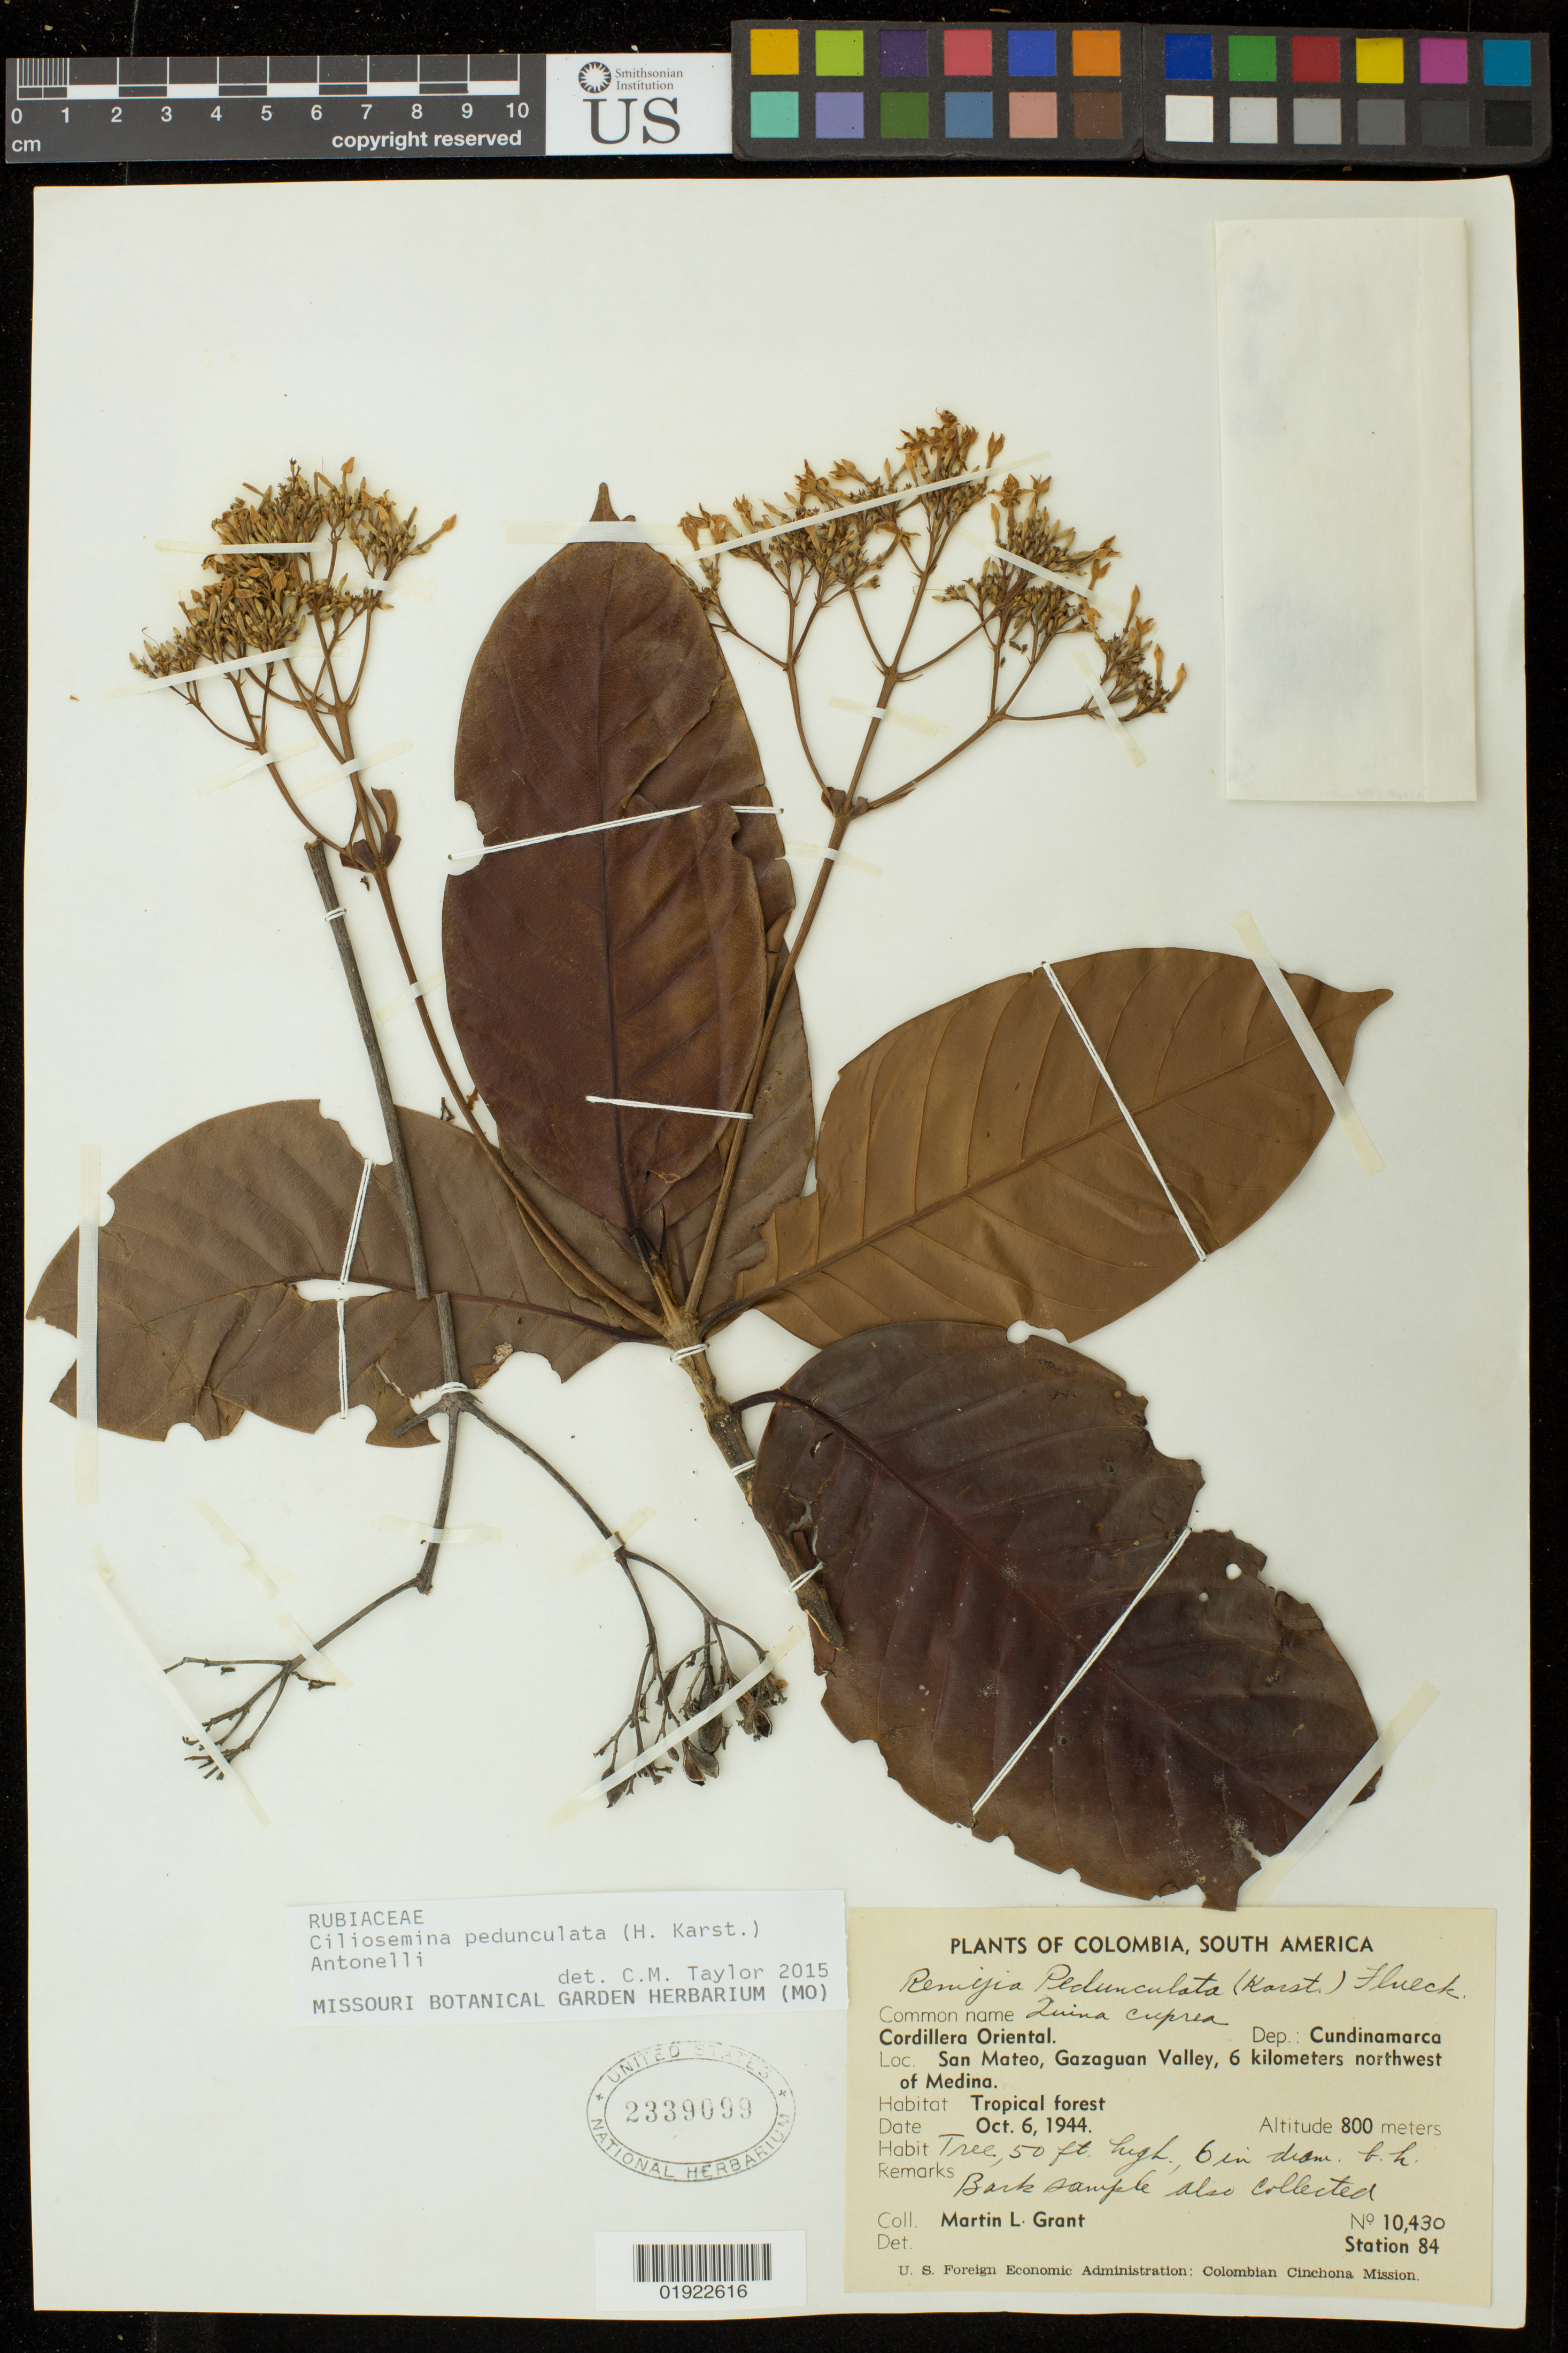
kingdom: Plantae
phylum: Tracheophyta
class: Magnoliopsida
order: Gentianales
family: Rubiaceae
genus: Ciliosemina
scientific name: Ciliosemina pedunculata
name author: (H. Karst.) Antonelli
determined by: Taylor, Charlotte M.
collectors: M. L. Grant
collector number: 10430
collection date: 1944-10-06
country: Colombia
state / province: Cundinamarca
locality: Cordillera Oriental. San Mateo, Gazaguan Valley, 6 kilometers northwest of Medina.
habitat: Tropical forest.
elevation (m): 800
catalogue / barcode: US 2339099